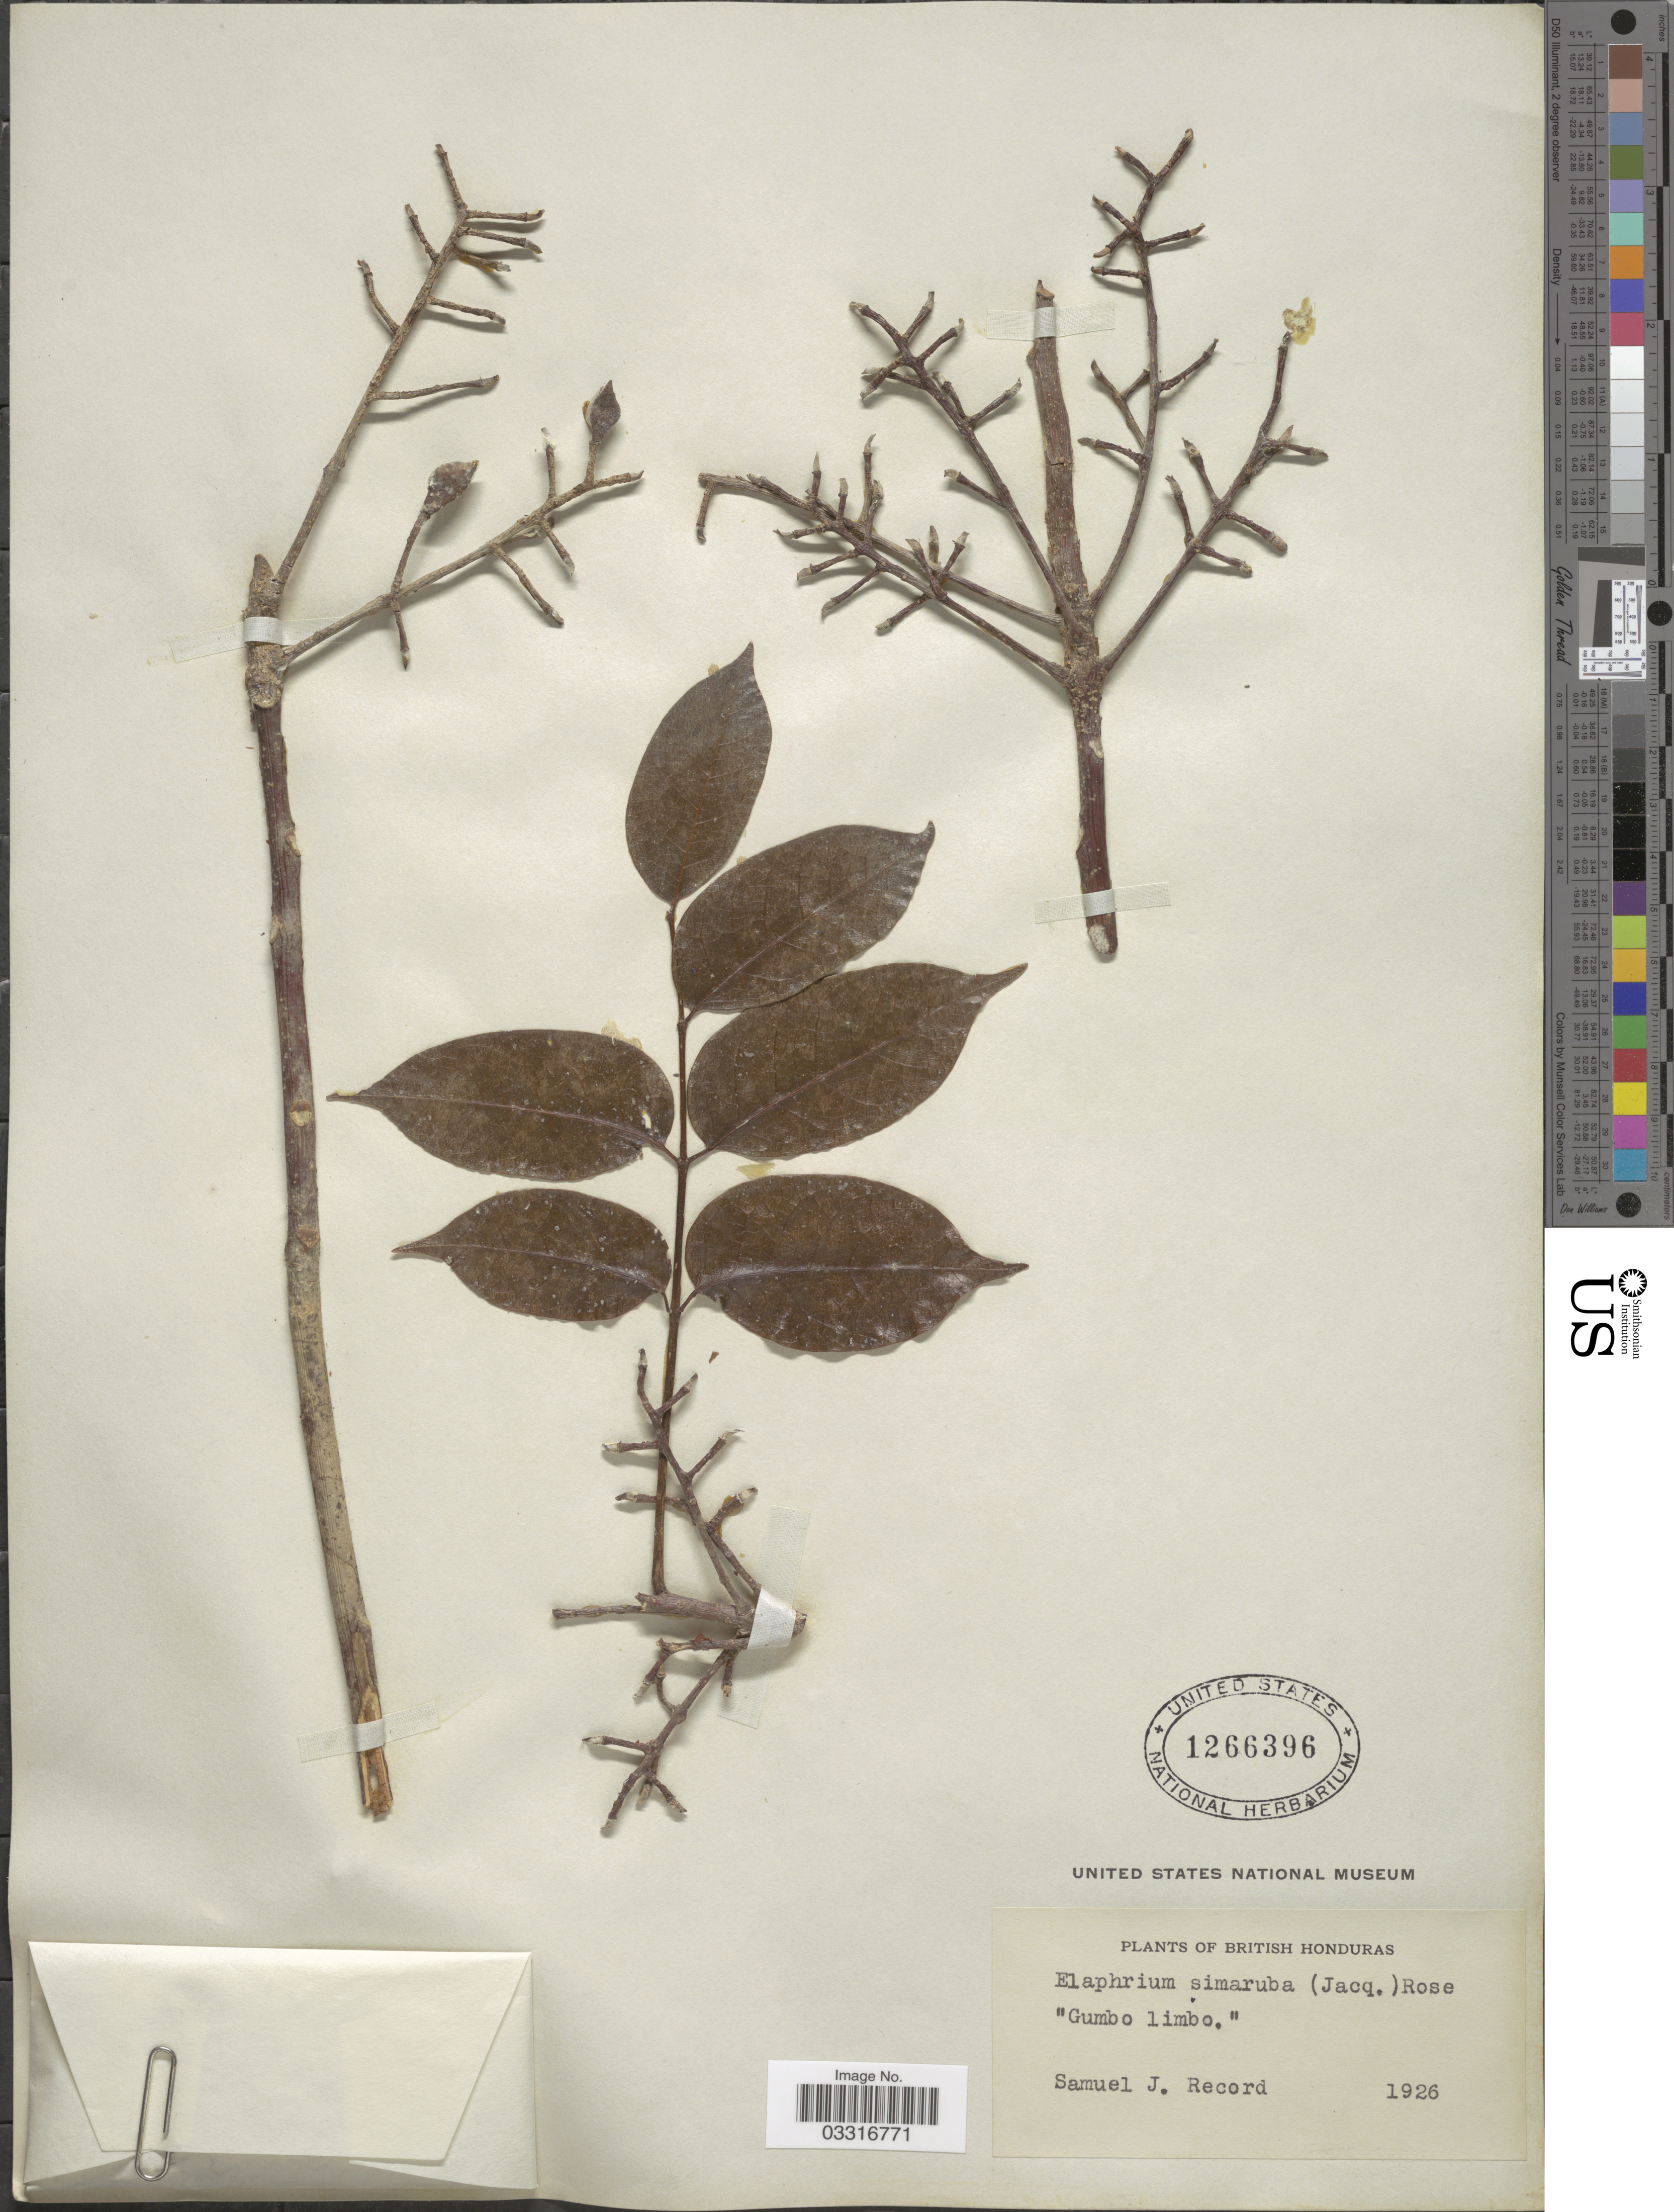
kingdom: Plantae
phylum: Tracheophyta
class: Magnoliopsida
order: Sapindales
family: Burseraceae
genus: Bursera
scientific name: Bursera simaruba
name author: (L.) Sarg.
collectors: S. J. Record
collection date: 1926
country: Belize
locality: British Honduras.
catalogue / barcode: US 1266396